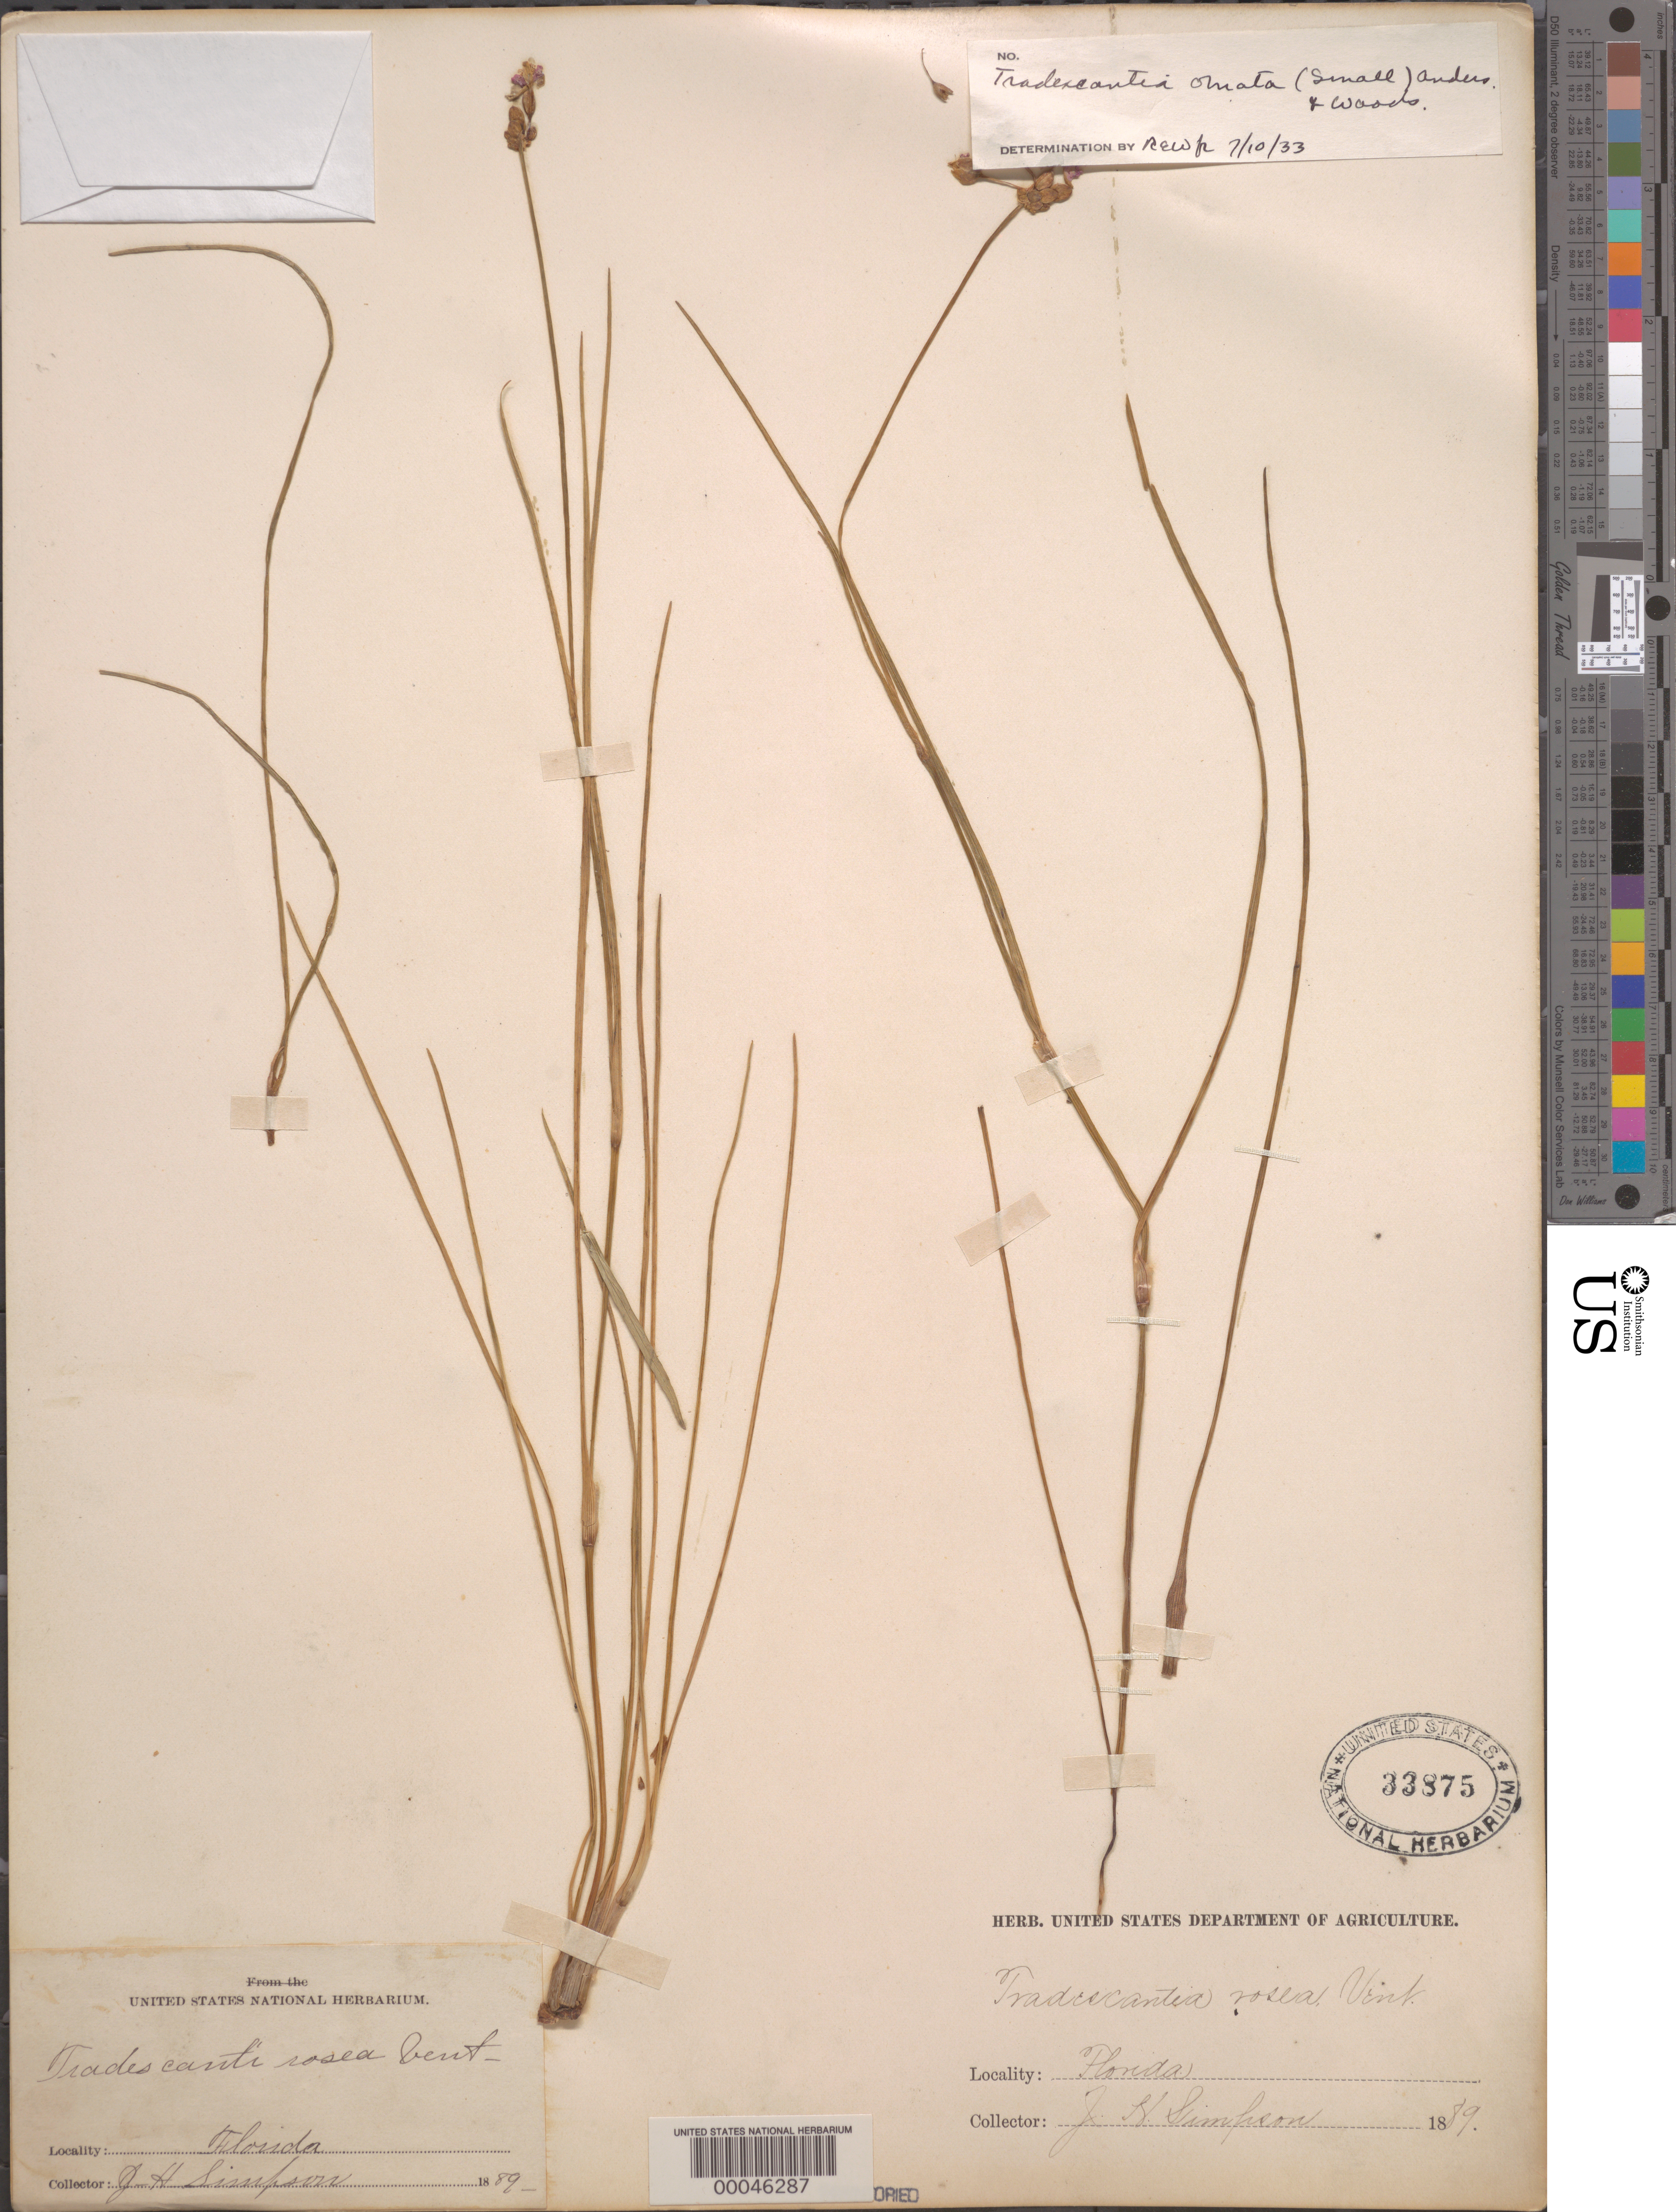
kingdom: Plantae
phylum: Tracheophyta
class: Liliopsida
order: Commelinales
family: Commelinaceae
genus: Cuthbertia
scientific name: Cuthbertia ornata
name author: Small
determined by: Strong, Mark T., (BOT), Smithsonian Institution - National Museum of Natural History (UNITED STATES)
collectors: J. H. Simpson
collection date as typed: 1889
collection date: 1889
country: United States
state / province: Florida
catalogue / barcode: US 33875